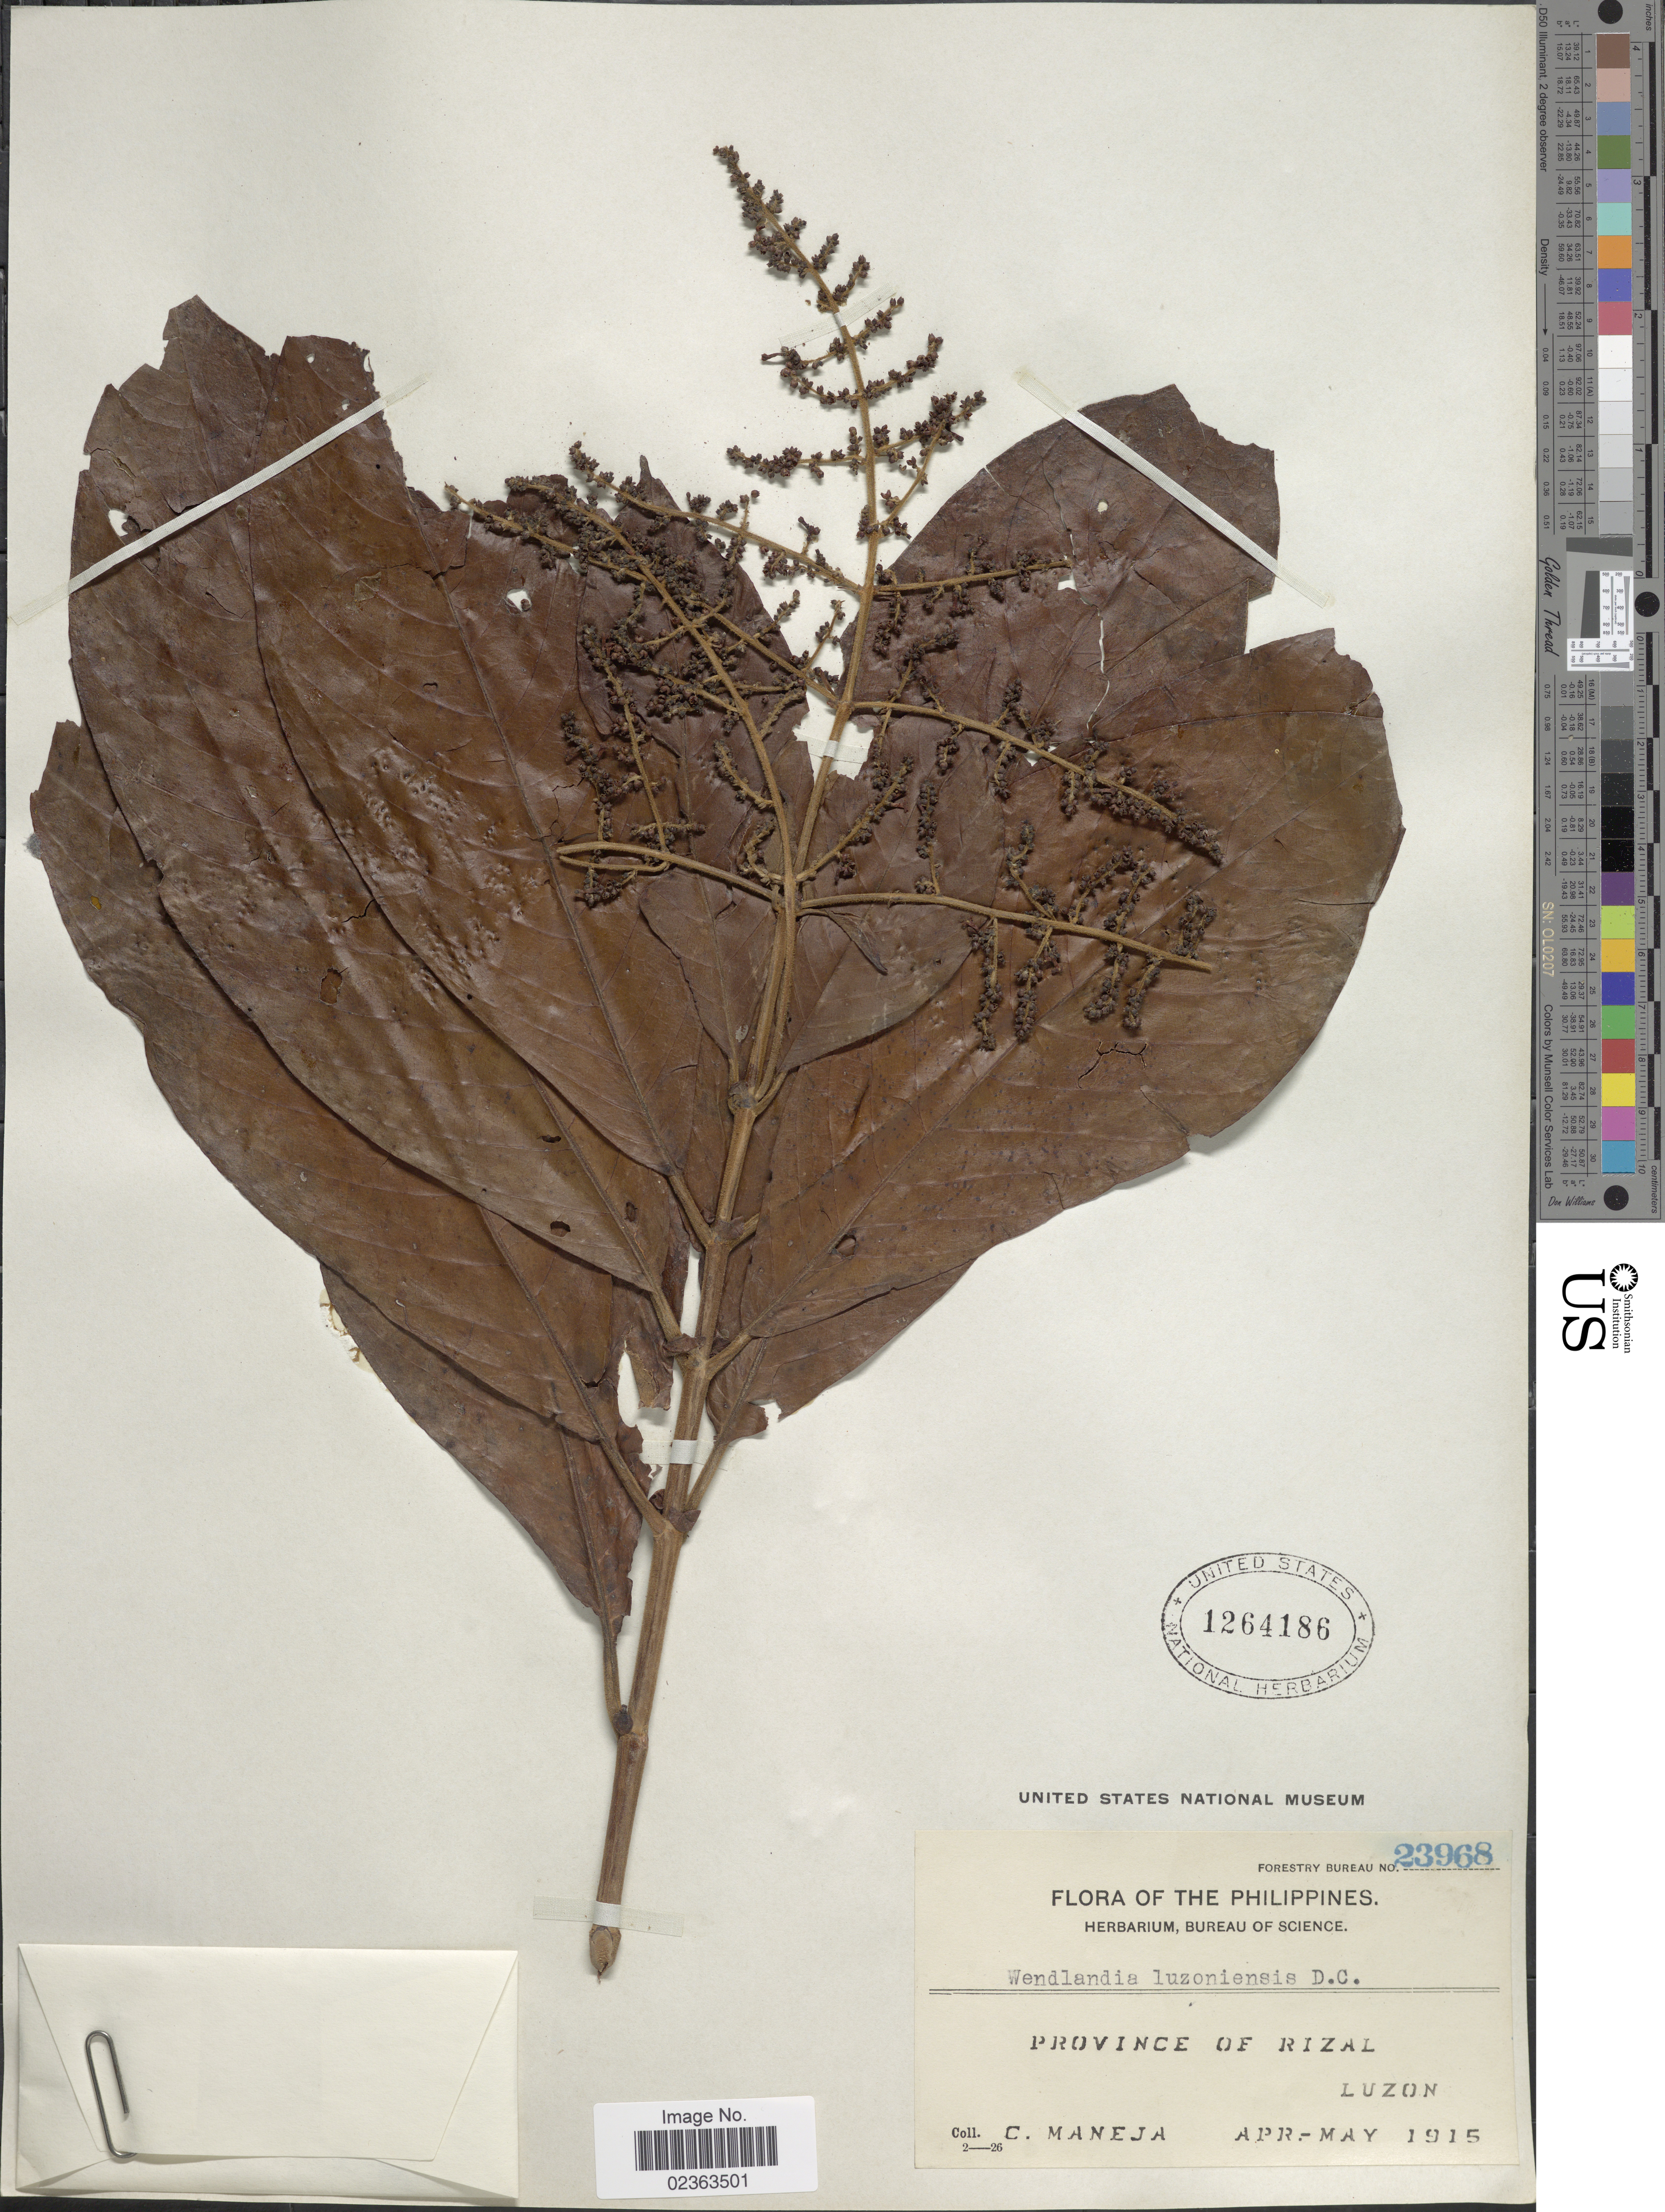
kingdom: Plantae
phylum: Tracheophyta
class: Magnoliopsida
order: Gentianales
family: Rubiaceae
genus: Wendlandia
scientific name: Wendlandia luzoniensis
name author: DC.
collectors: C. Maneja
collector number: Forestry Bureau 23968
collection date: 1915-04/1915-05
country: Philippines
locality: Province of Rizal, Luzon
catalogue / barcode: US 1264186